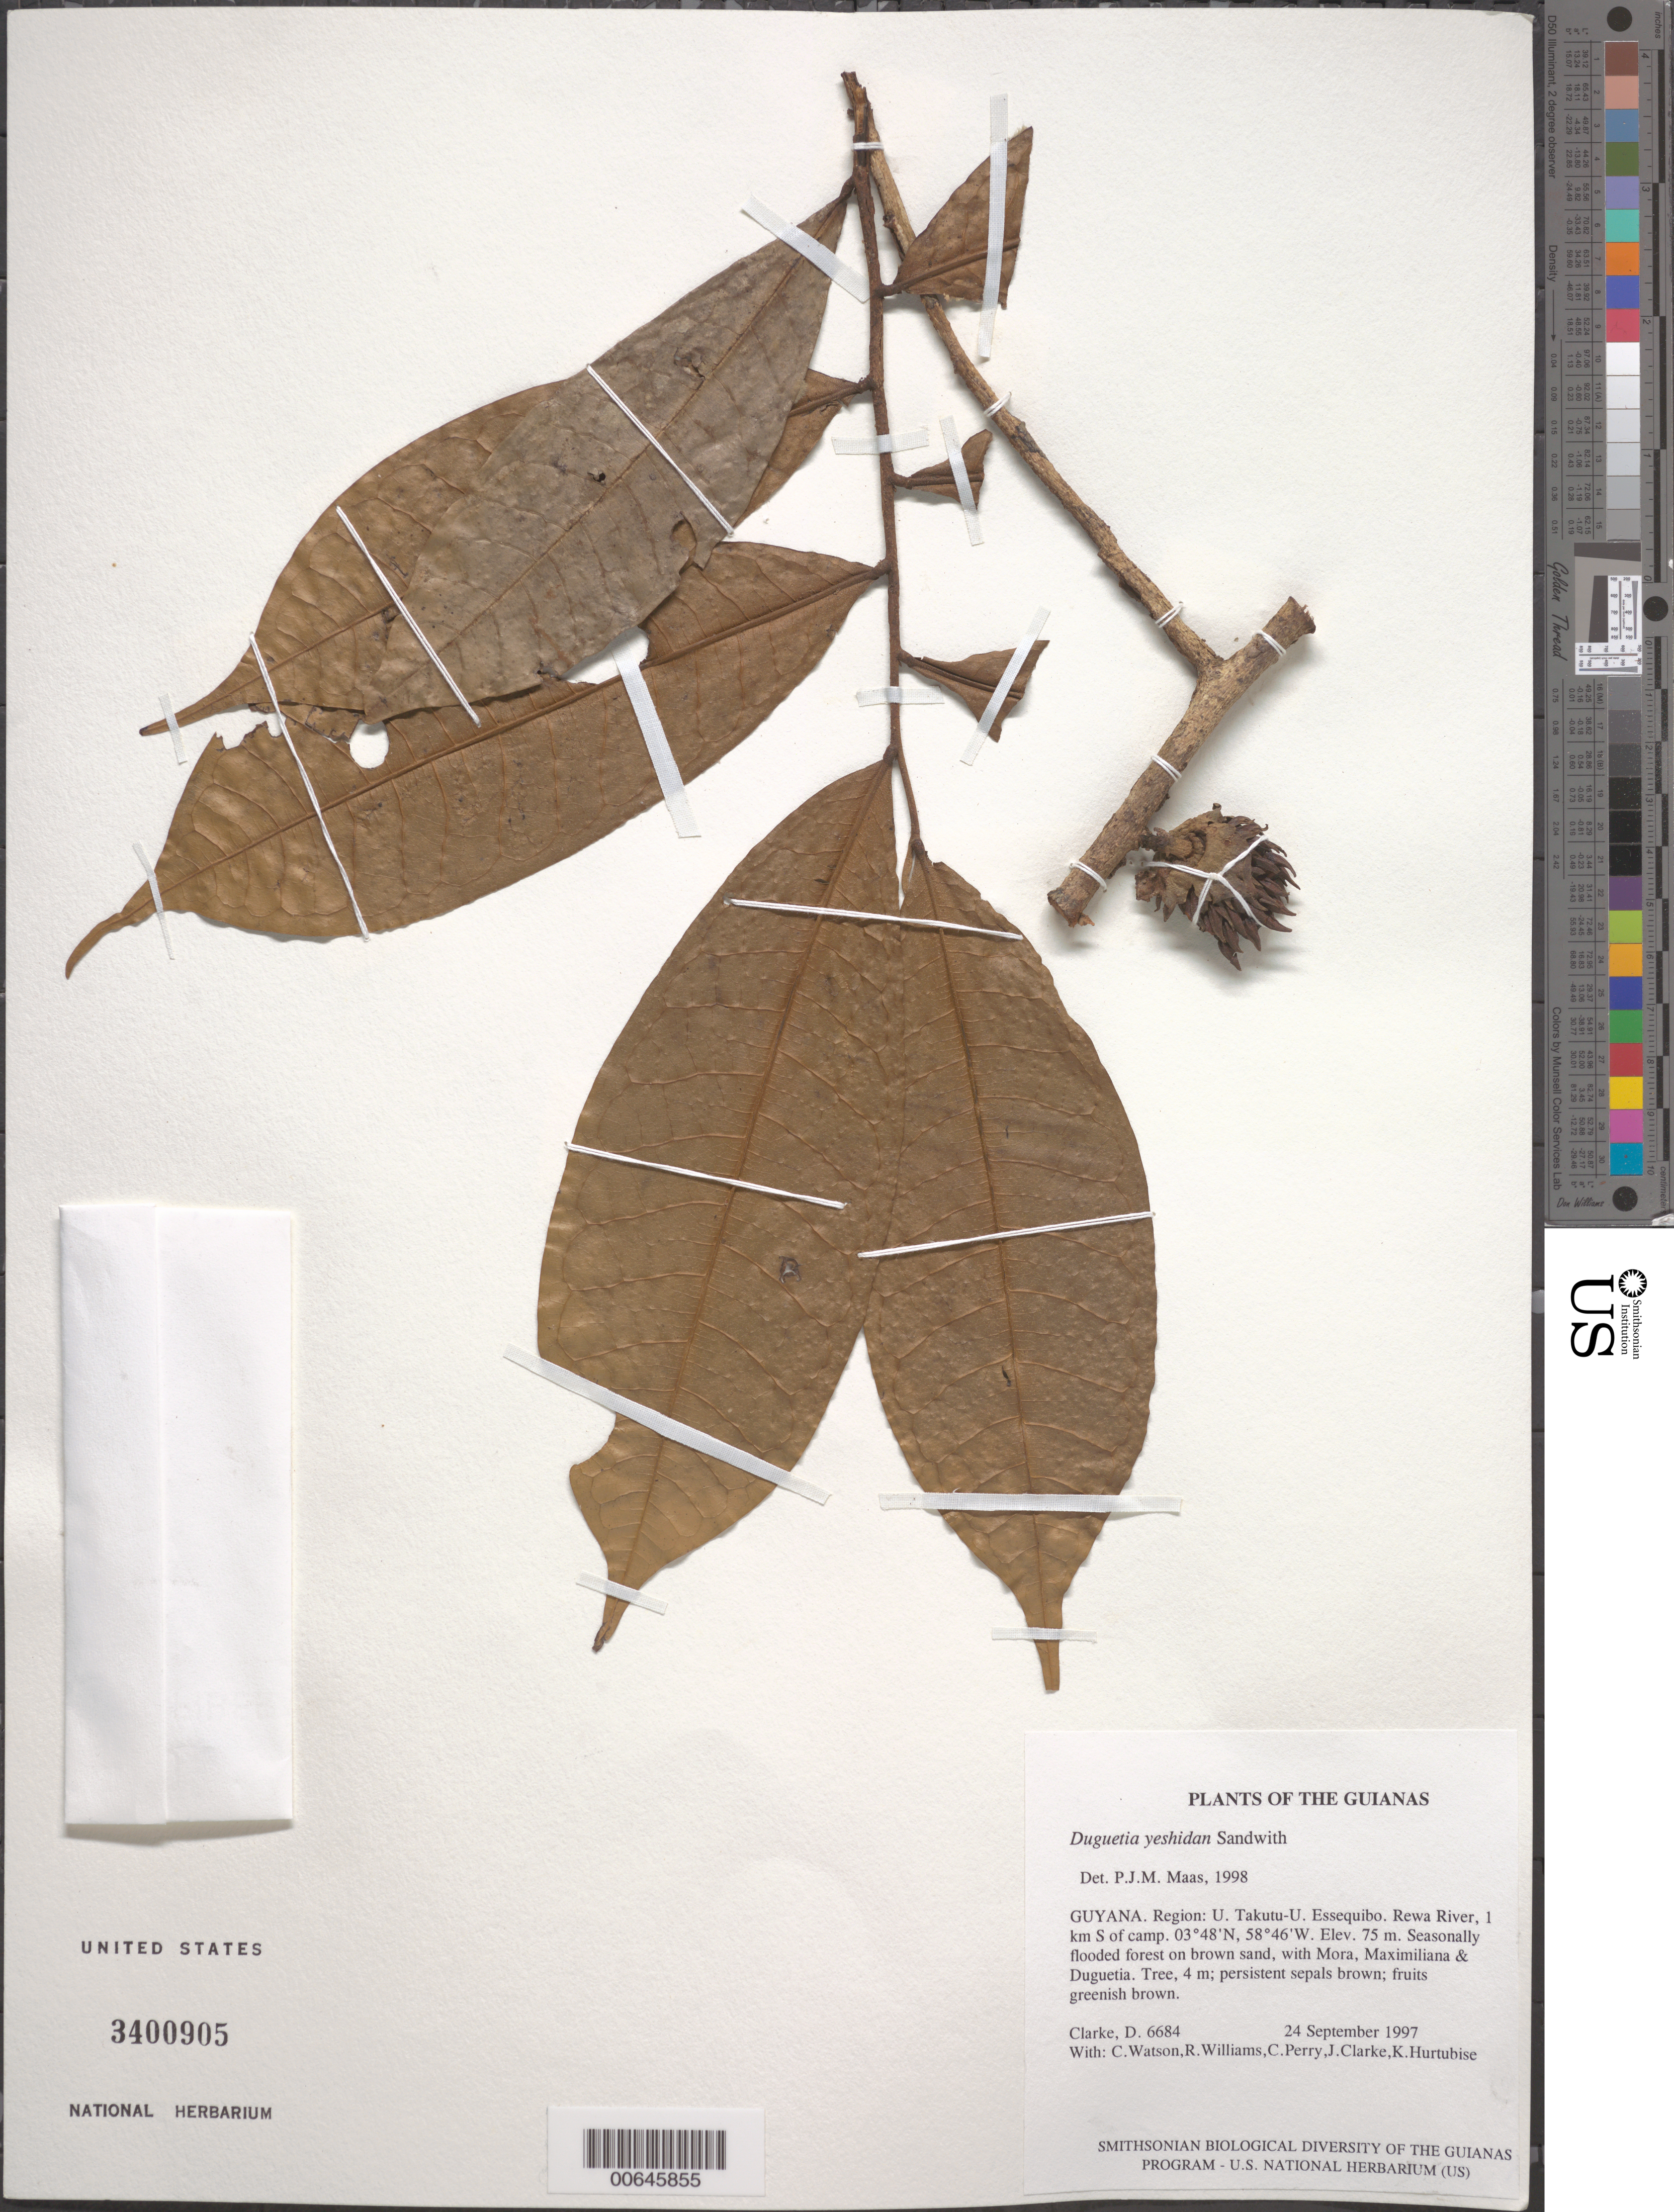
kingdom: Plantae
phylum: Tracheophyta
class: Magnoliopsida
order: Magnoliales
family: Annonaceae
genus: Duguetia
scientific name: Duguetia yeshidan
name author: Sandwith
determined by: Maas, Paul J. M.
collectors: H. D. Clarke, C. Watson, R. Williams, C. Perry, J. Clarke & K. Hurtubise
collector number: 6684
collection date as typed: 24 September 1997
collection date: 1997-09-24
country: Guyana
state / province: U. Takutu-U. Essequibo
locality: Rewa River, 1 km S of camp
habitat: Seasonally flooded forest on brown sand, with Mora, Maximiliana & Duguetia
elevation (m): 75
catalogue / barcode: US 3400905